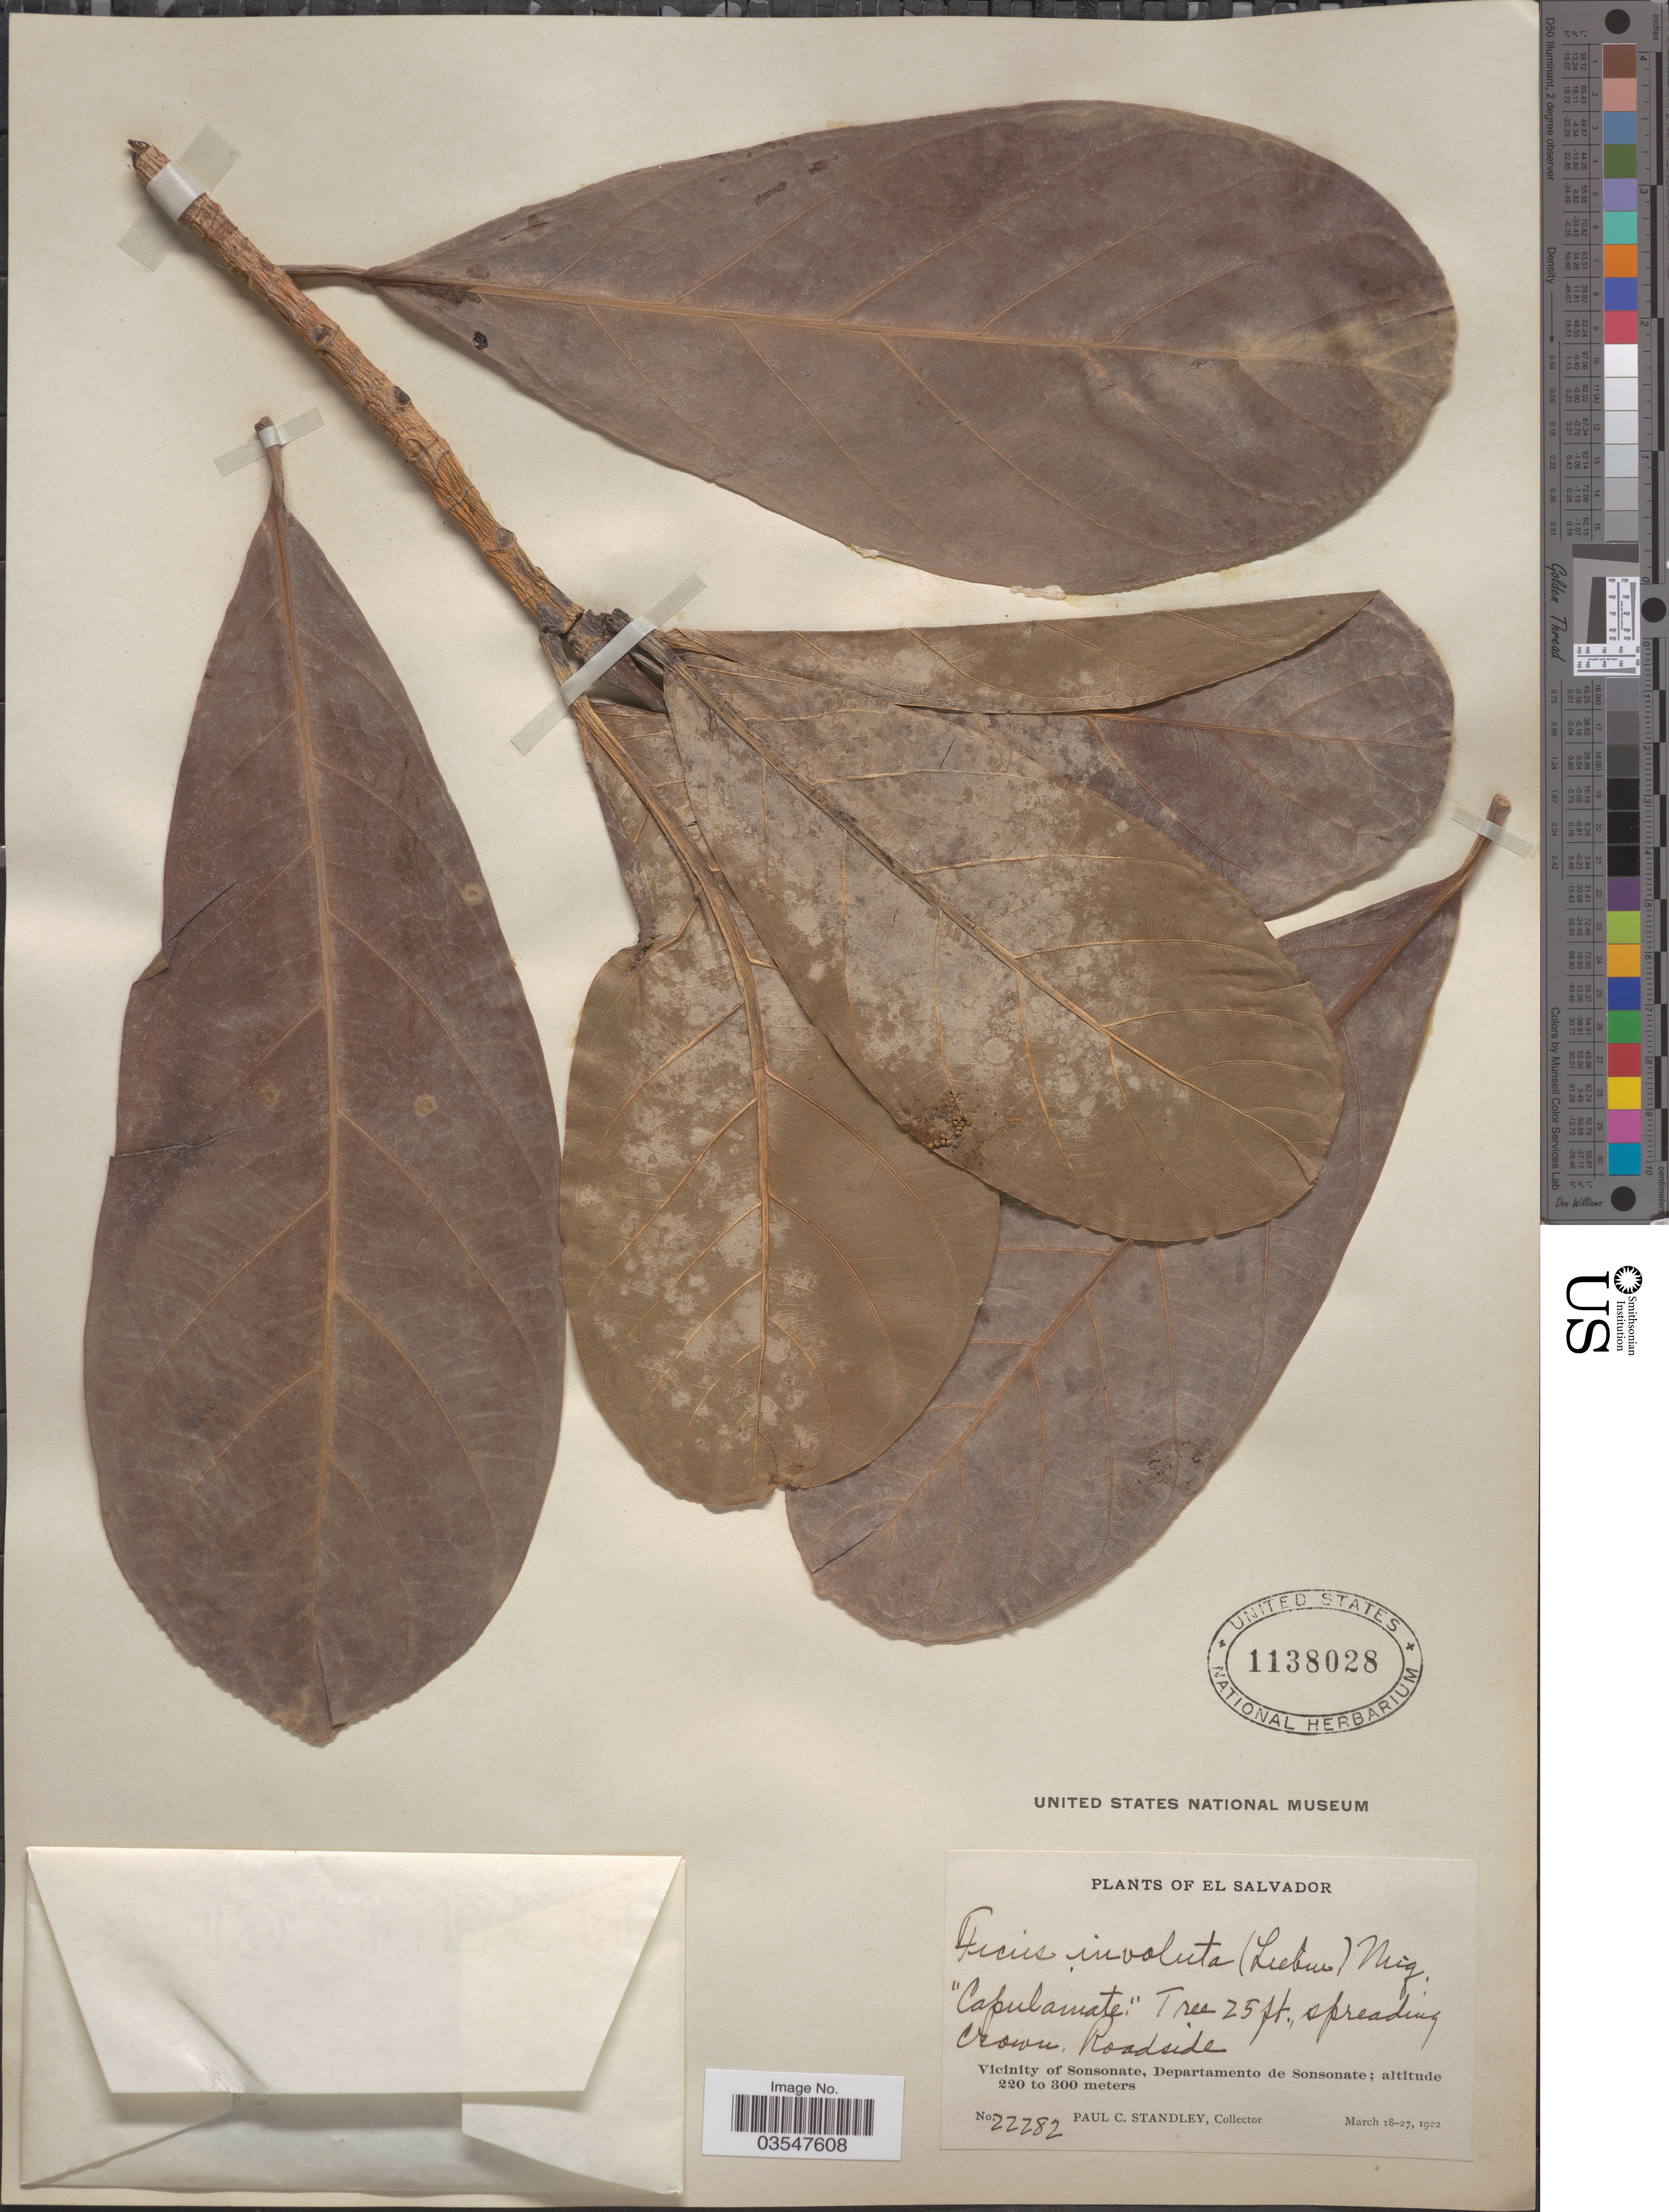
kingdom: Plantae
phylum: Tracheophyta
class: Magnoliopsida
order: Rosales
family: Moraceae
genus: Ficus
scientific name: Ficus obtusifolia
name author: Kunth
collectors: P. C. Standley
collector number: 22282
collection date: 1922-03-18/1922-03-27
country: El Salvador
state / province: Sonsonate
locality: Vicinity of Sonsonate, Departamento de Sonsonate.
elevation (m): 220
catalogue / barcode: US 1138028